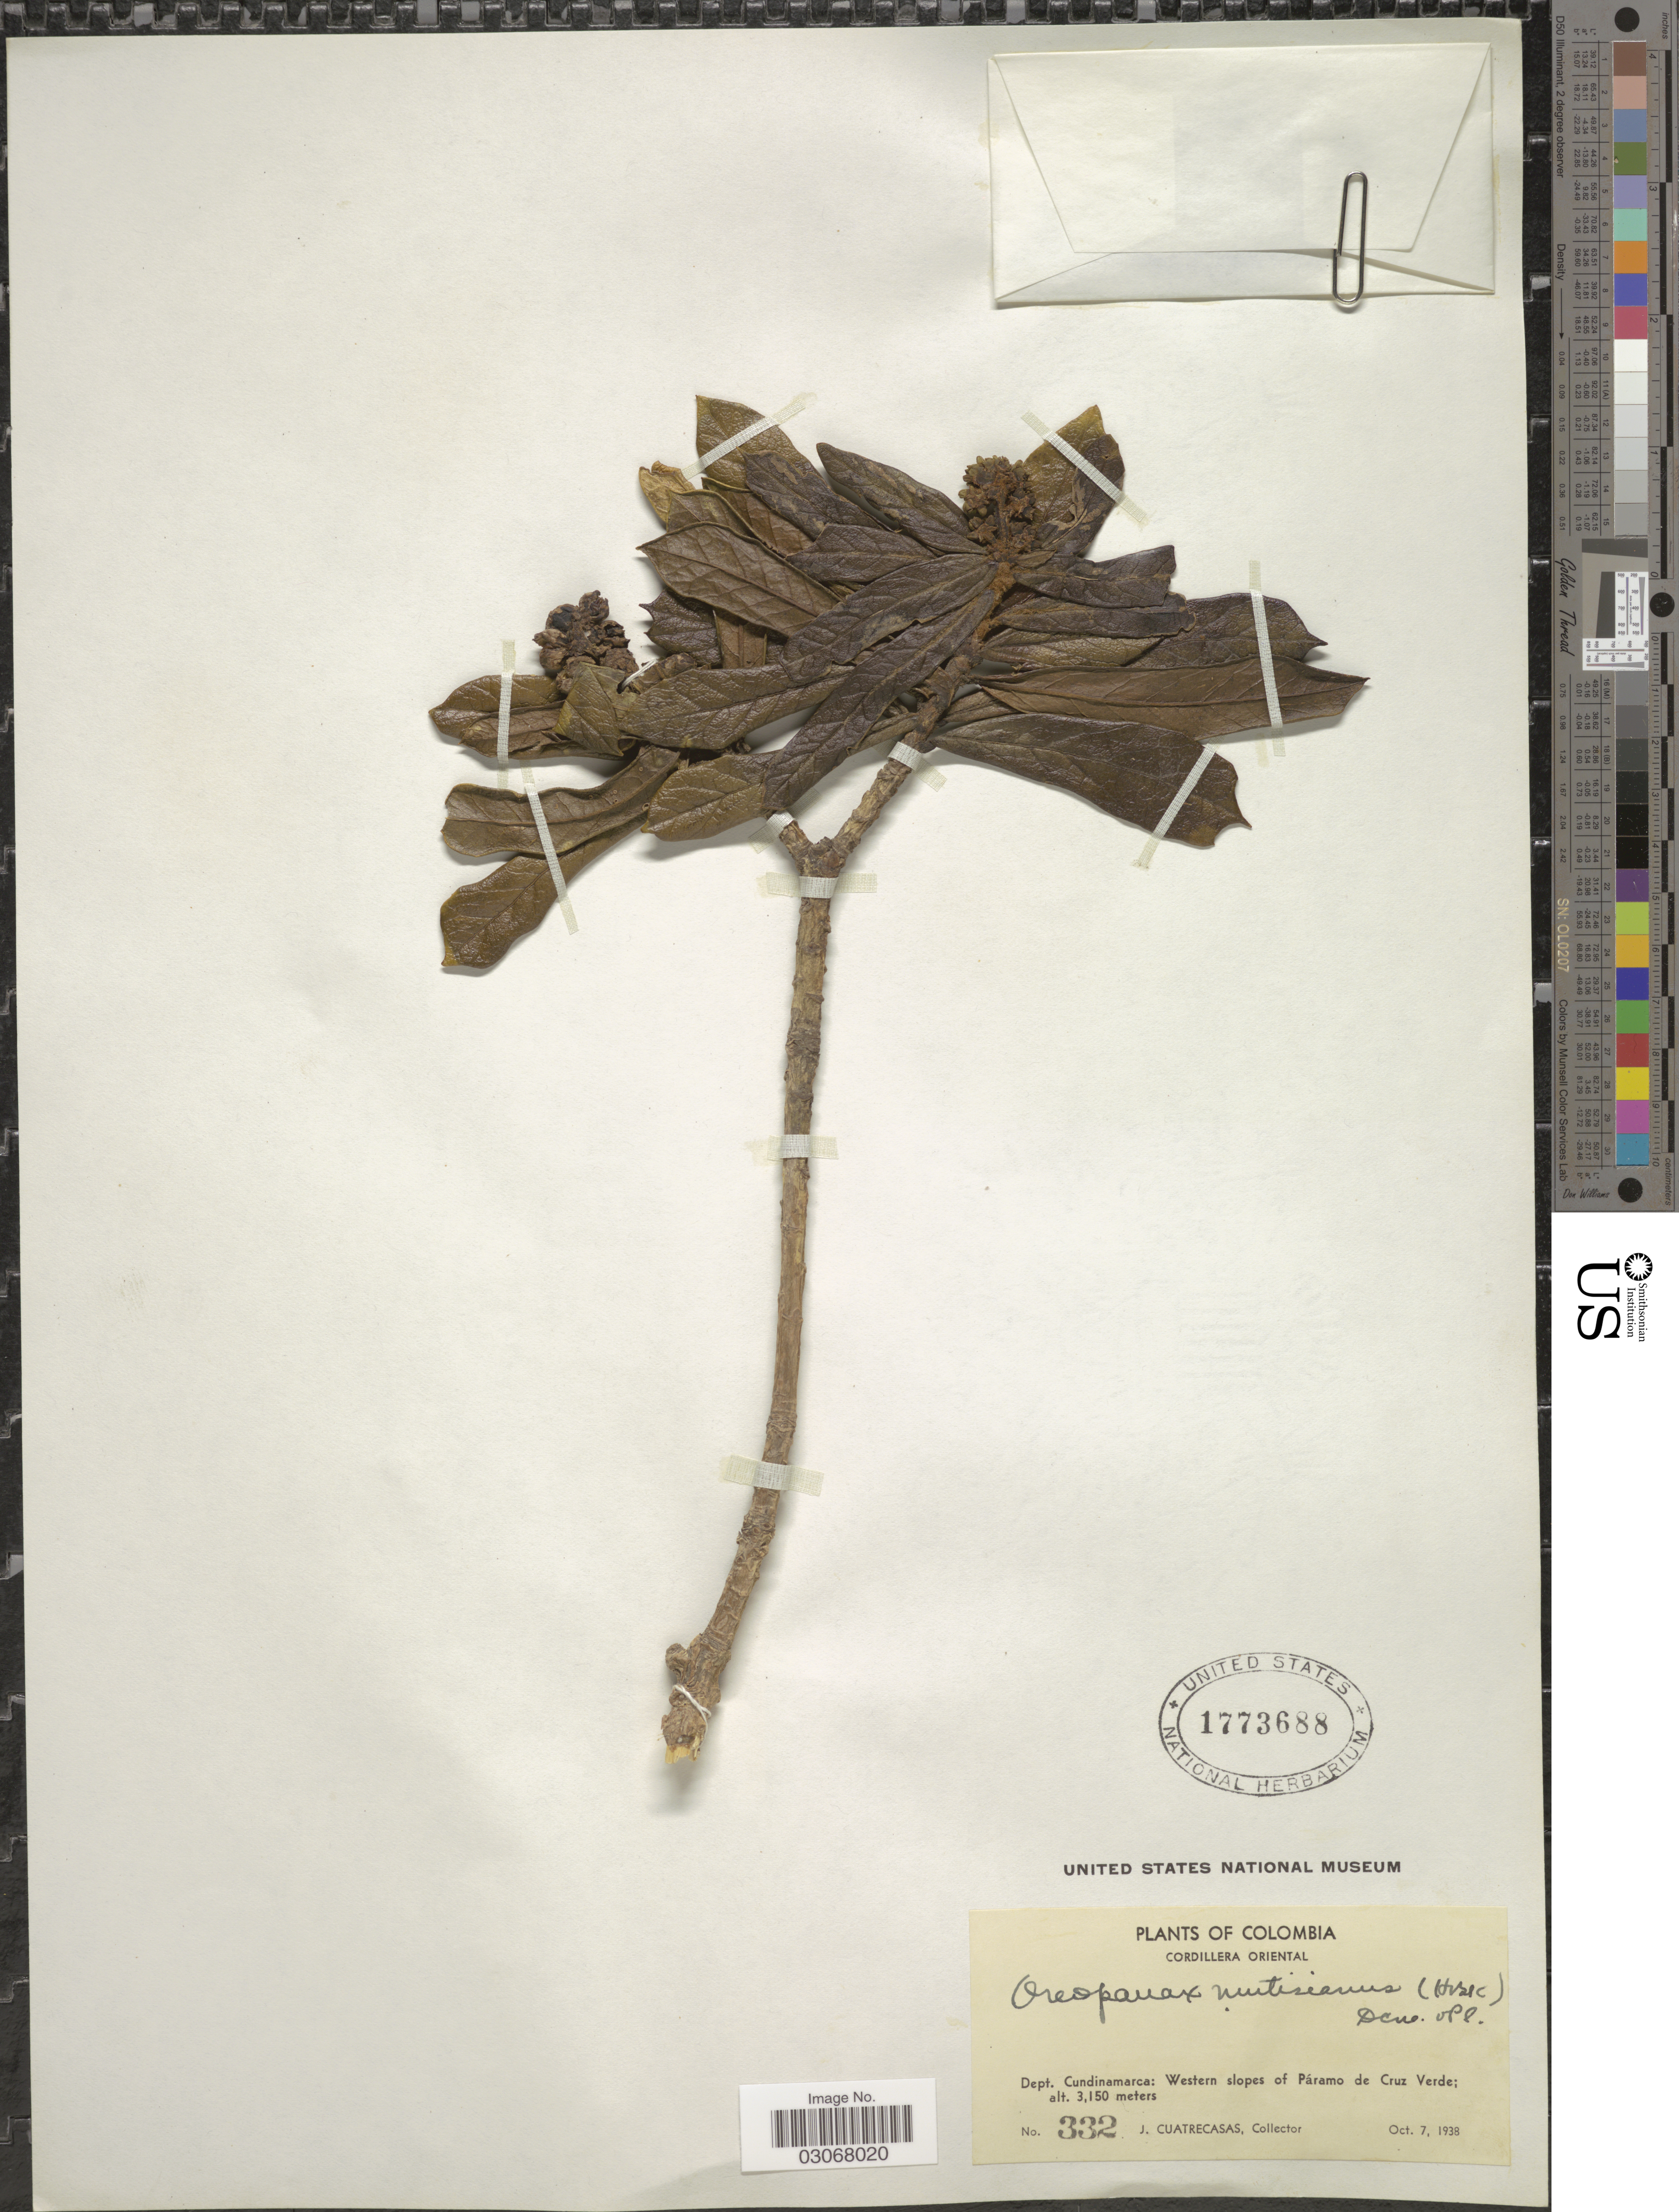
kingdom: Plantae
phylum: Tracheophyta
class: Magnoliopsida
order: Apiales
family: Araliaceae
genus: Oreopanax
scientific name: Oreopanax mutisianus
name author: (Kunth) Decne. & Planch.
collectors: J. Cuatrecasas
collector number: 332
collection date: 1938-10-07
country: Colombia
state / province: Cundinamarca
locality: Cordillera Oriental. Dept. Cundinamarca: Western slopes of Páramo de Cruz Verde.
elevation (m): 3150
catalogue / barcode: US 1773688